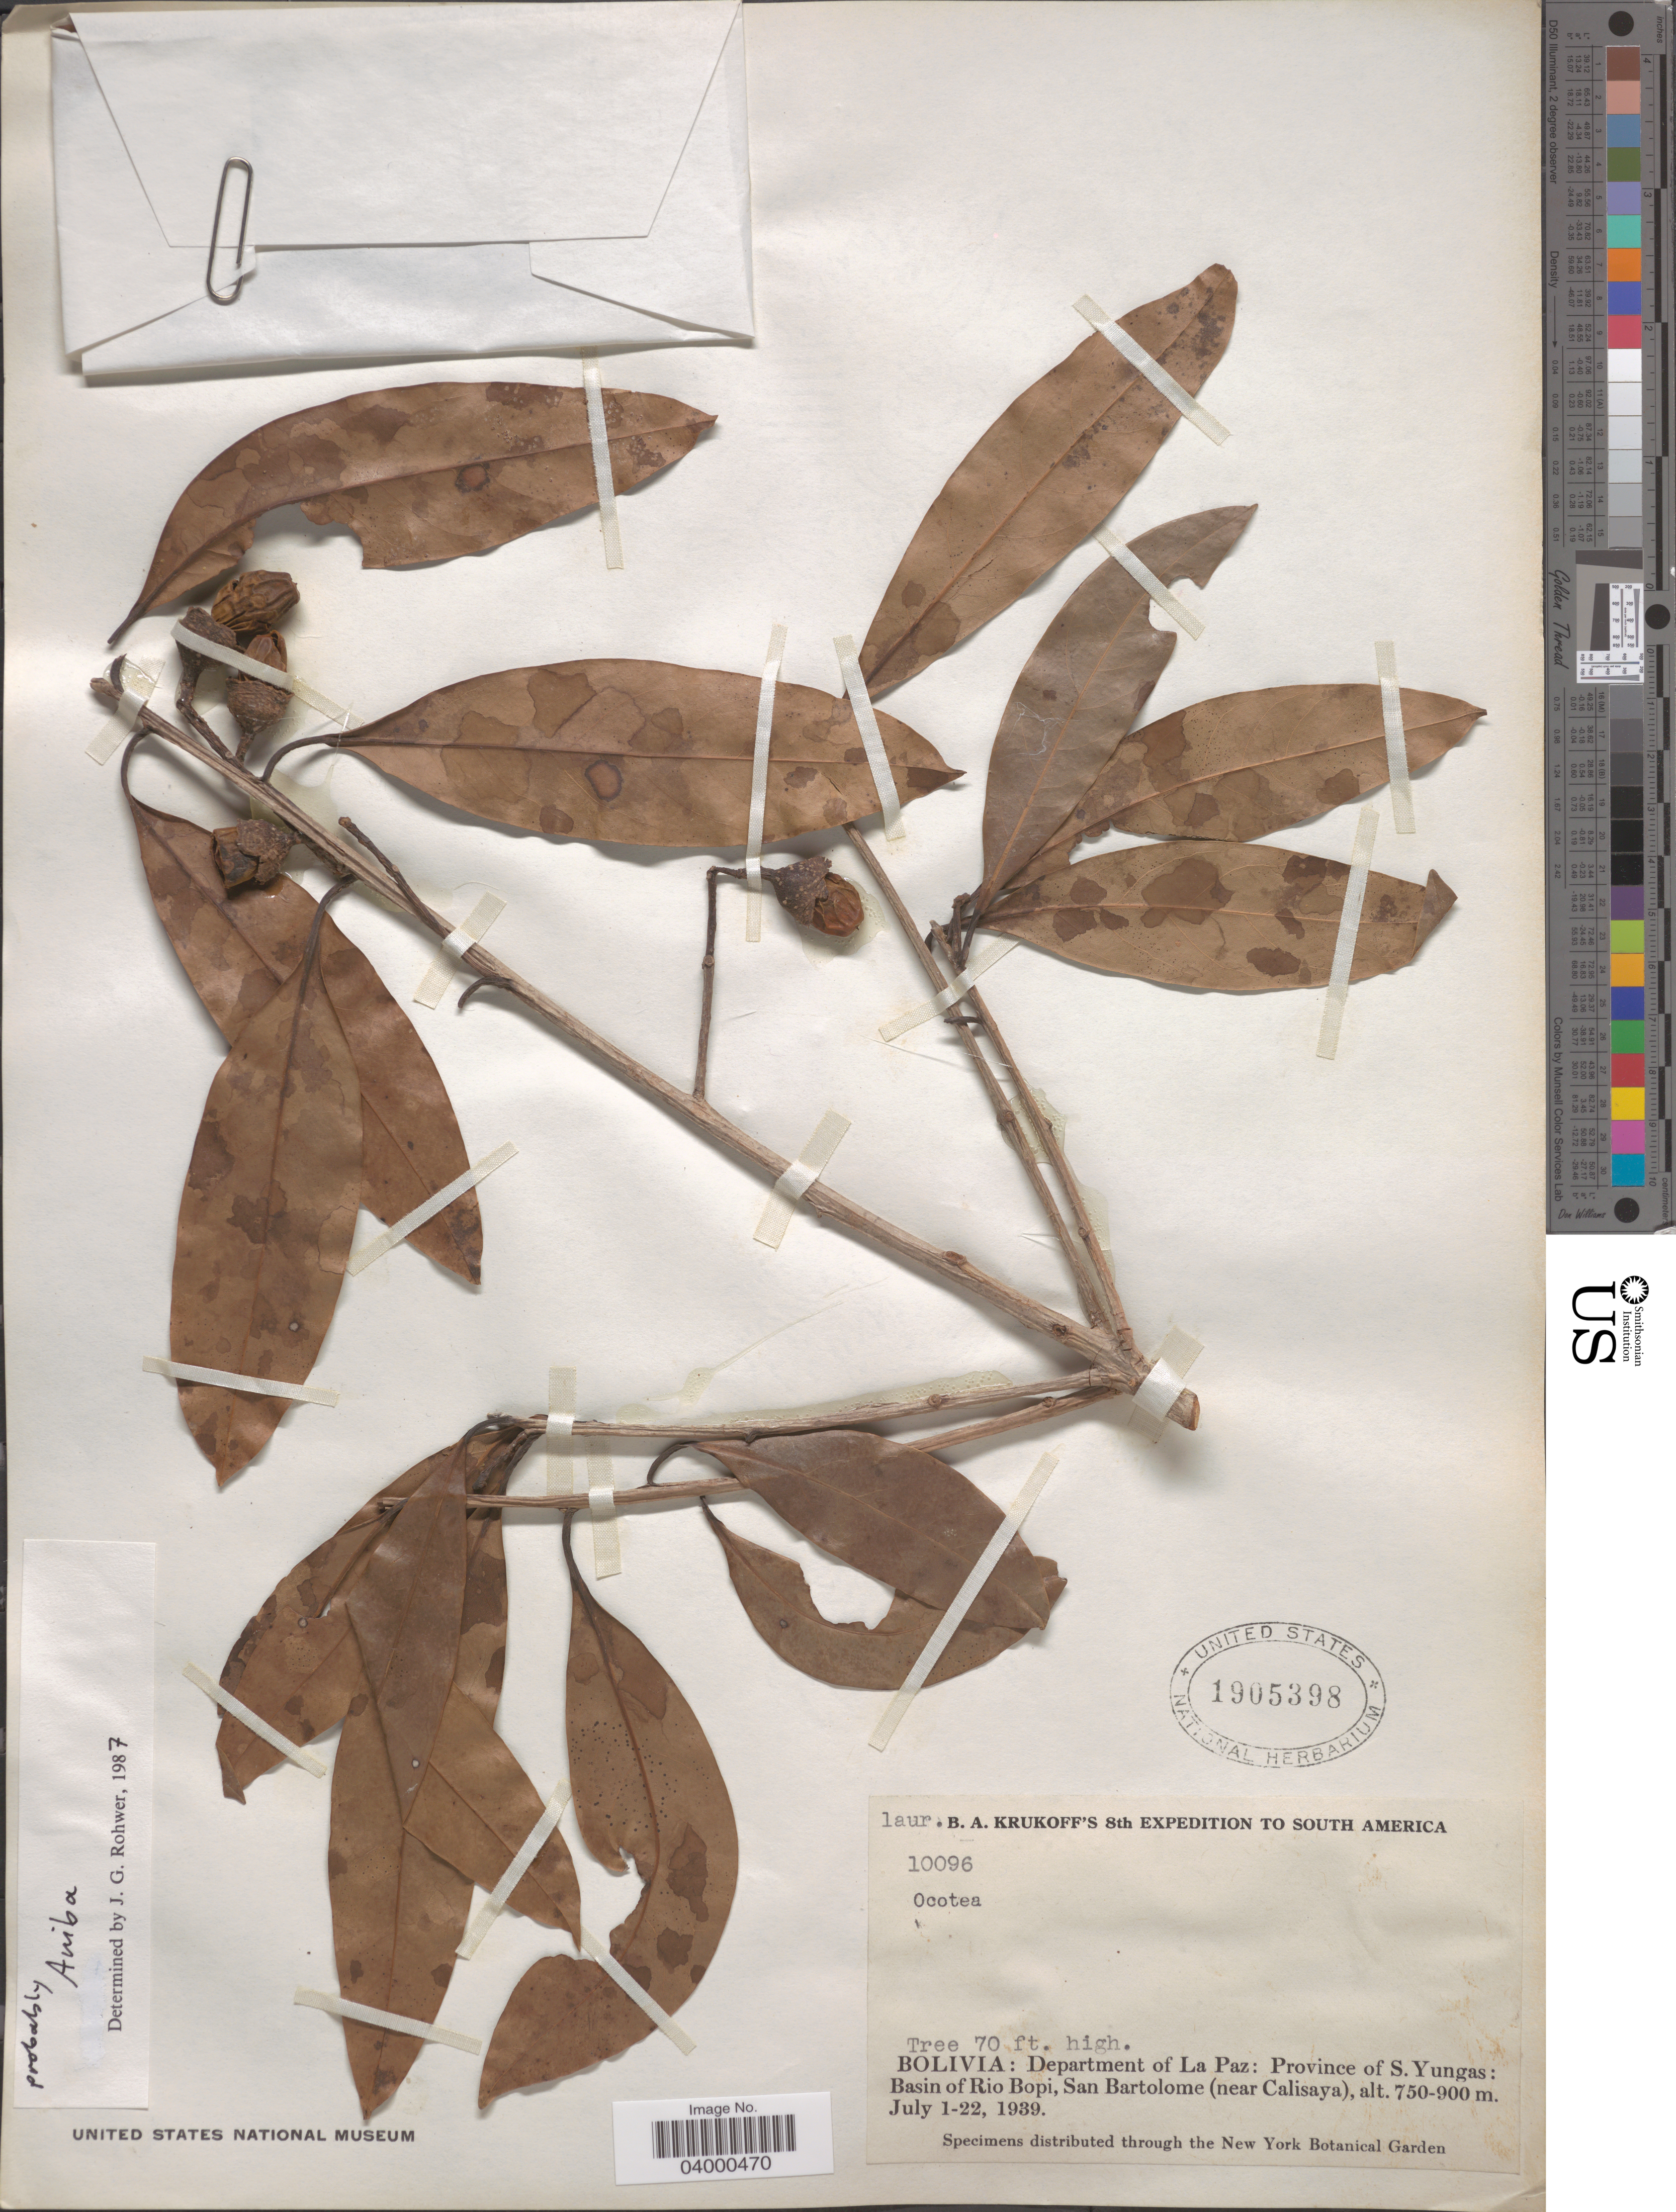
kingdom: Plantae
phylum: Tracheophyta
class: Magnoliopsida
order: Laurales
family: Lauraceae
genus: Aniba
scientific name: Aniba sp.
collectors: B. A. Krukoff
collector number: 10096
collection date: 1939-07-01/1943-07-22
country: Bolivia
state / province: La Paz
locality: Department of La Paz: Province of S. Yungas: Basin of Rio Bopi, San Bartolome (near Calisaya).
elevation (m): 750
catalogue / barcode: US 1905398